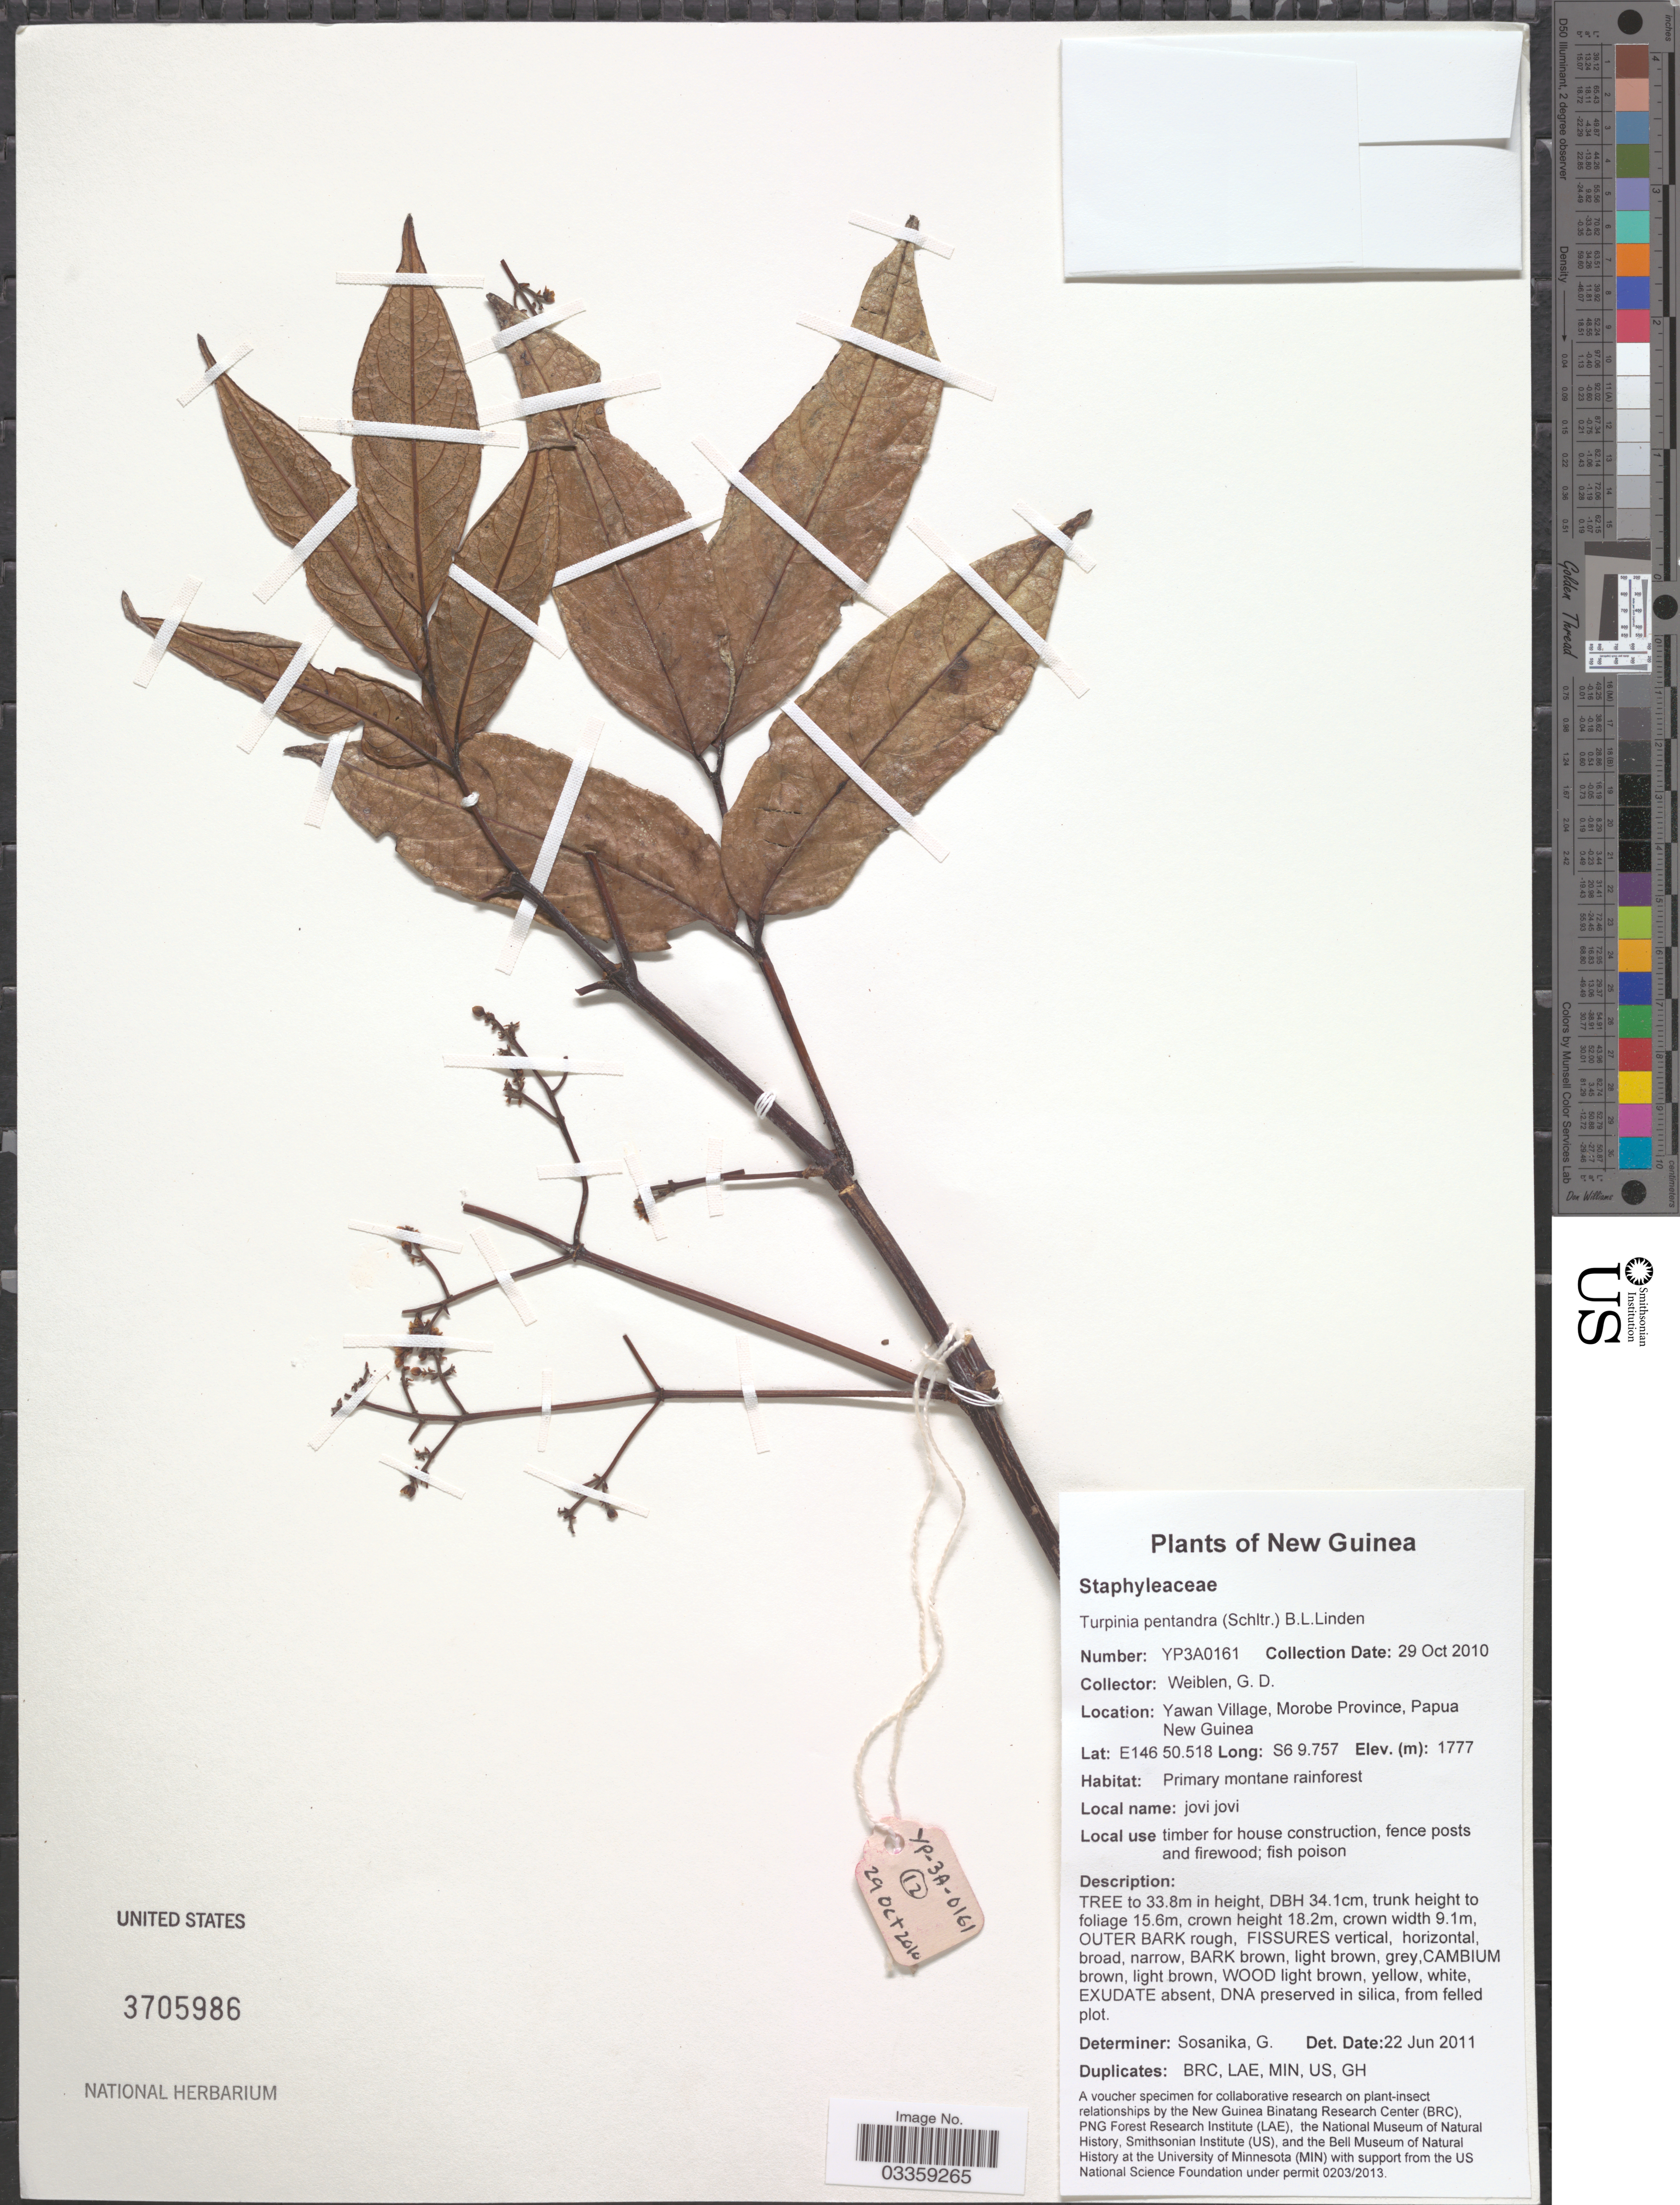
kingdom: Plantae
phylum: Tracheophyta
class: Magnoliopsida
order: Crossosomatales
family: Staphyleaceae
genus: Turpinia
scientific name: Turpinia pentandra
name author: (Schltr.) B.L. Linden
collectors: G. D. Weiblen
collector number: YP3A0161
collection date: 2010-10-29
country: Papua New Guinea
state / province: Morobe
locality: New Guinea, Yawan Village, Morobe Province.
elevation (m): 1777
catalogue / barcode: US 3705986